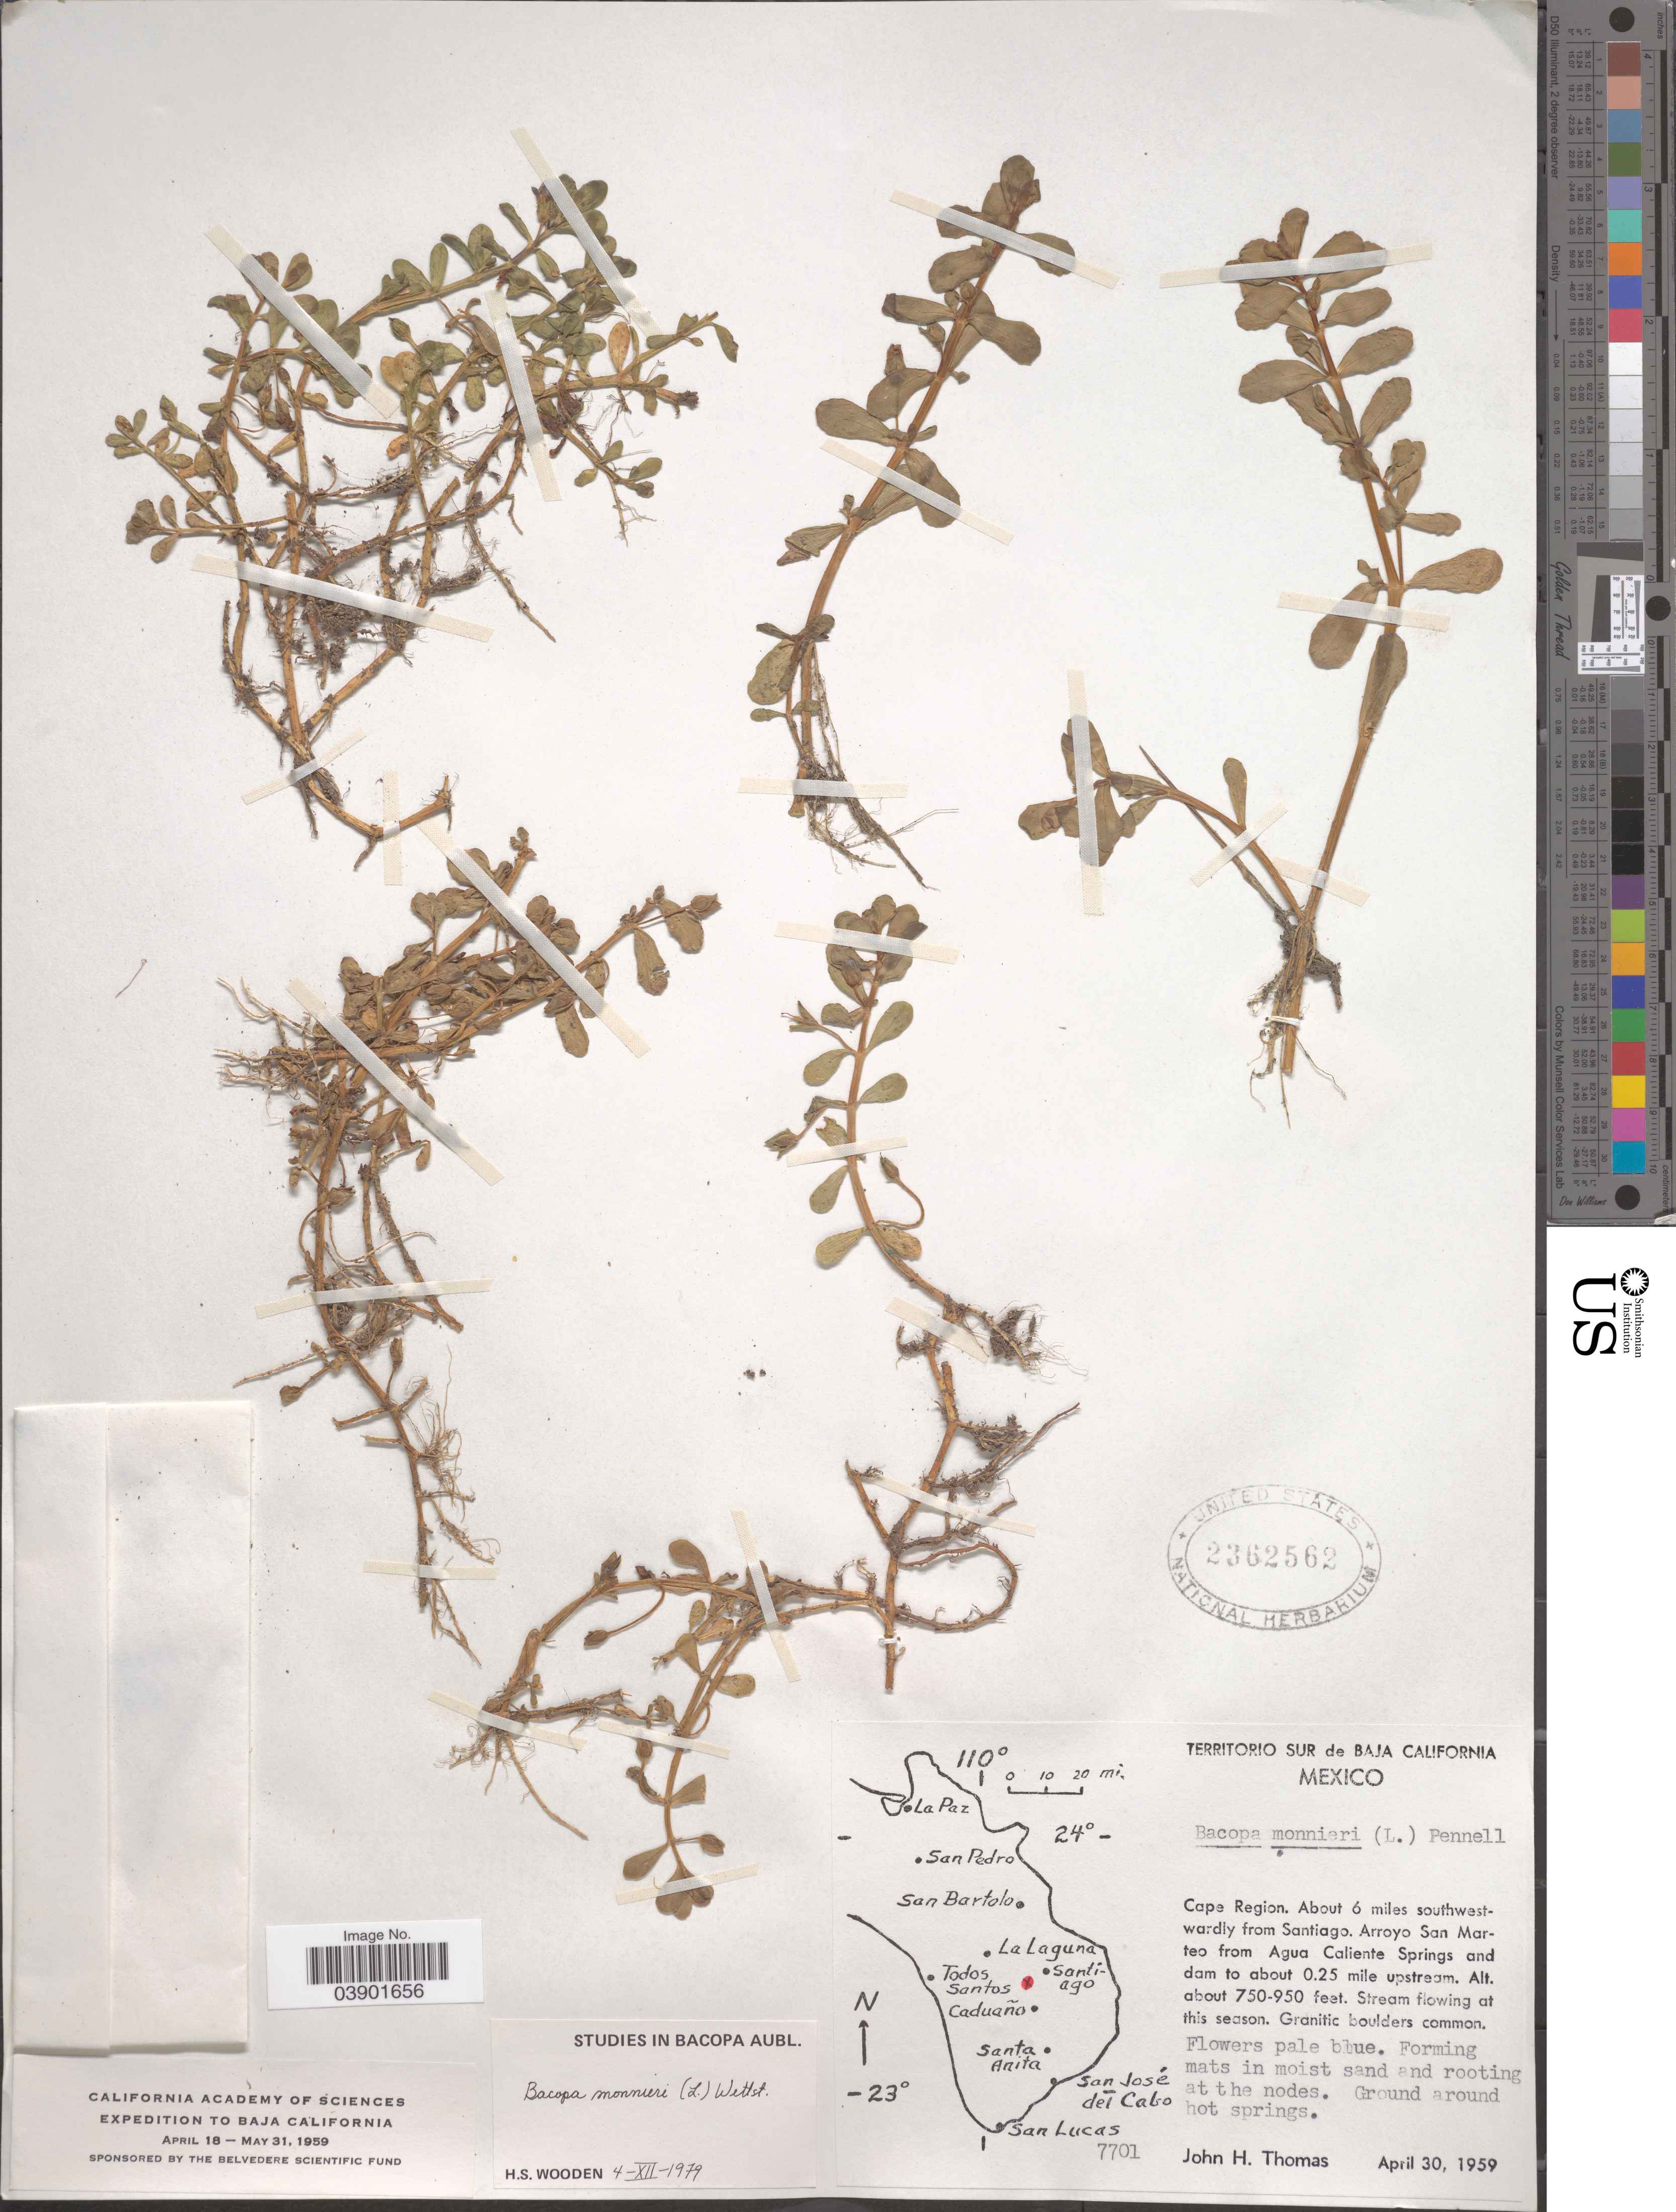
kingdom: Plantae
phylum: Tracheophyta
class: Magnoliopsida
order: Lamiales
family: Plantaginaceae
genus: Bacopa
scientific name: Bacopa monnieri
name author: (L.) Pennell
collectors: J. H. Thomas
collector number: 7701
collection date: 1959-04-30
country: Mexico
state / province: Baja California Sur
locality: Territorio Sur de Baja California. Cape Region. About 6 miles southwestwardly from Santiago. Arroyo San Marteo from Agua Caliente Springs and dam to about 0.25 mile upstream.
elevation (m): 229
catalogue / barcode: US 2362562